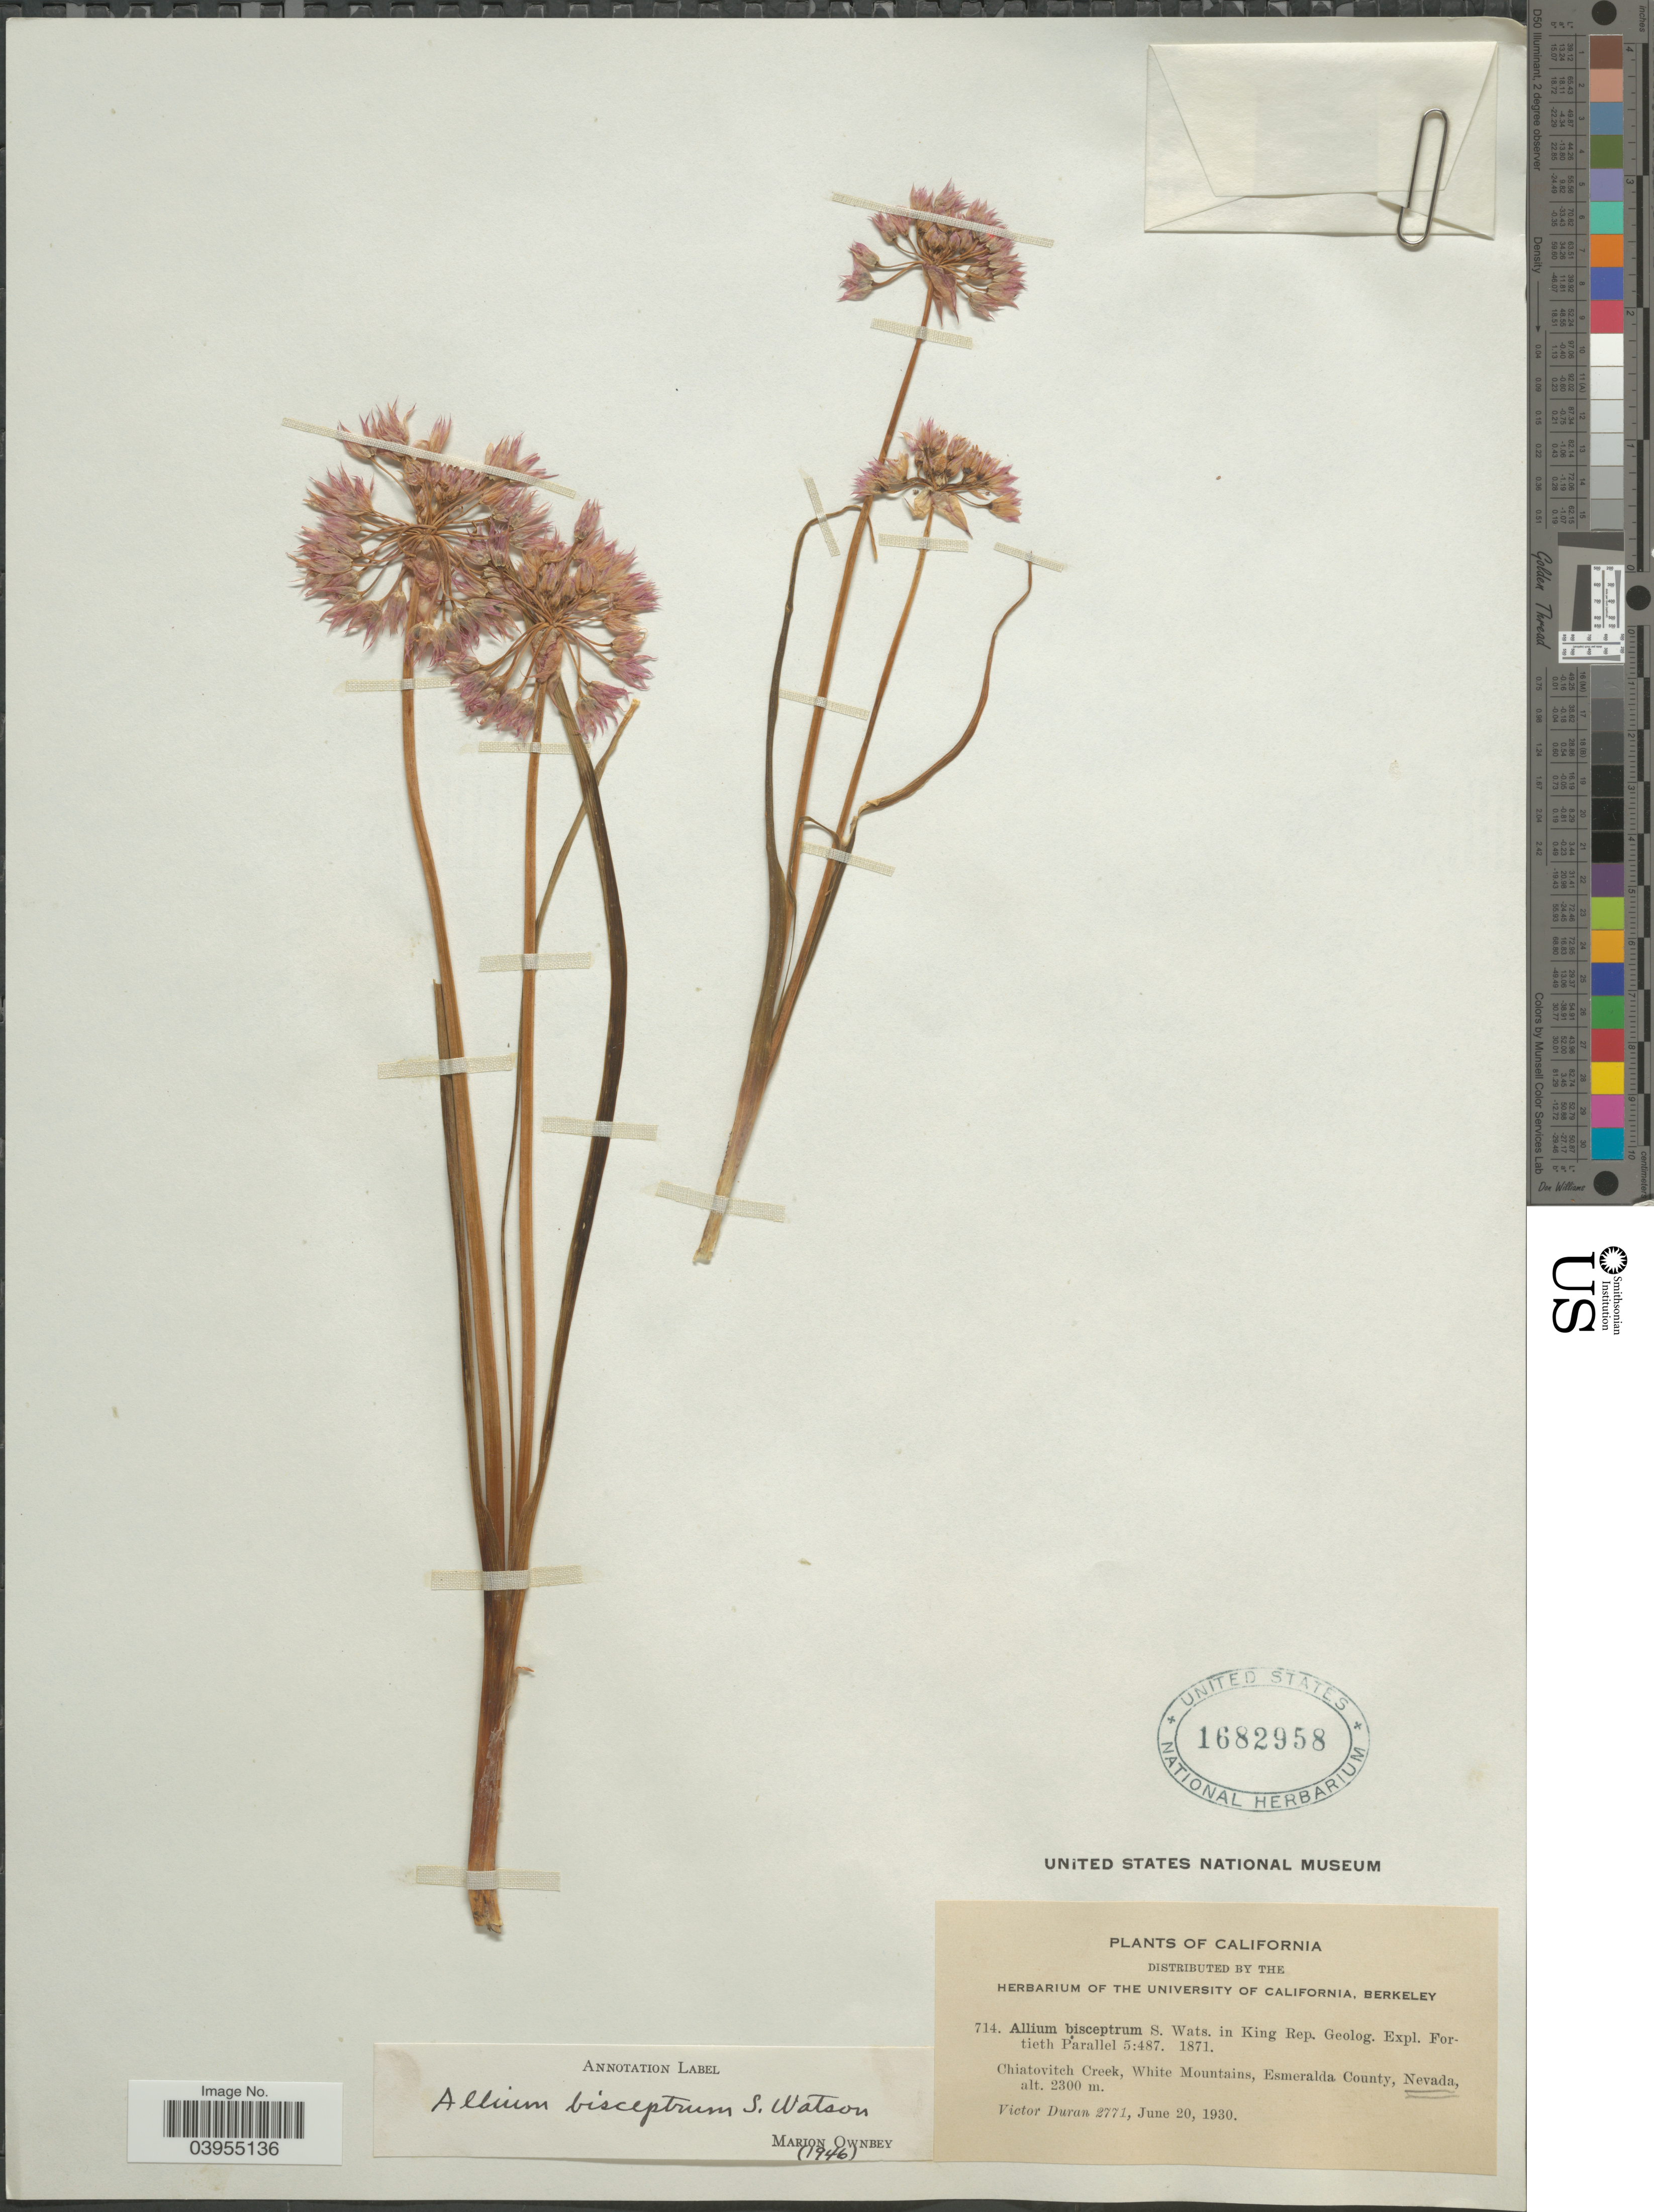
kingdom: Plantae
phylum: Tracheophyta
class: Liliopsida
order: Asparagales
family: Amaryllidaceae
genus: Allium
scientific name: Allium bisceptrum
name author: S. Watson in C. King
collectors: V. Duran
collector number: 2771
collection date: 1930-06-20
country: United States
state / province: Nevada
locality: Chiatovitch Creek, White Mountains, Esmeralda County.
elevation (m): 2300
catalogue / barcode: US 1682958